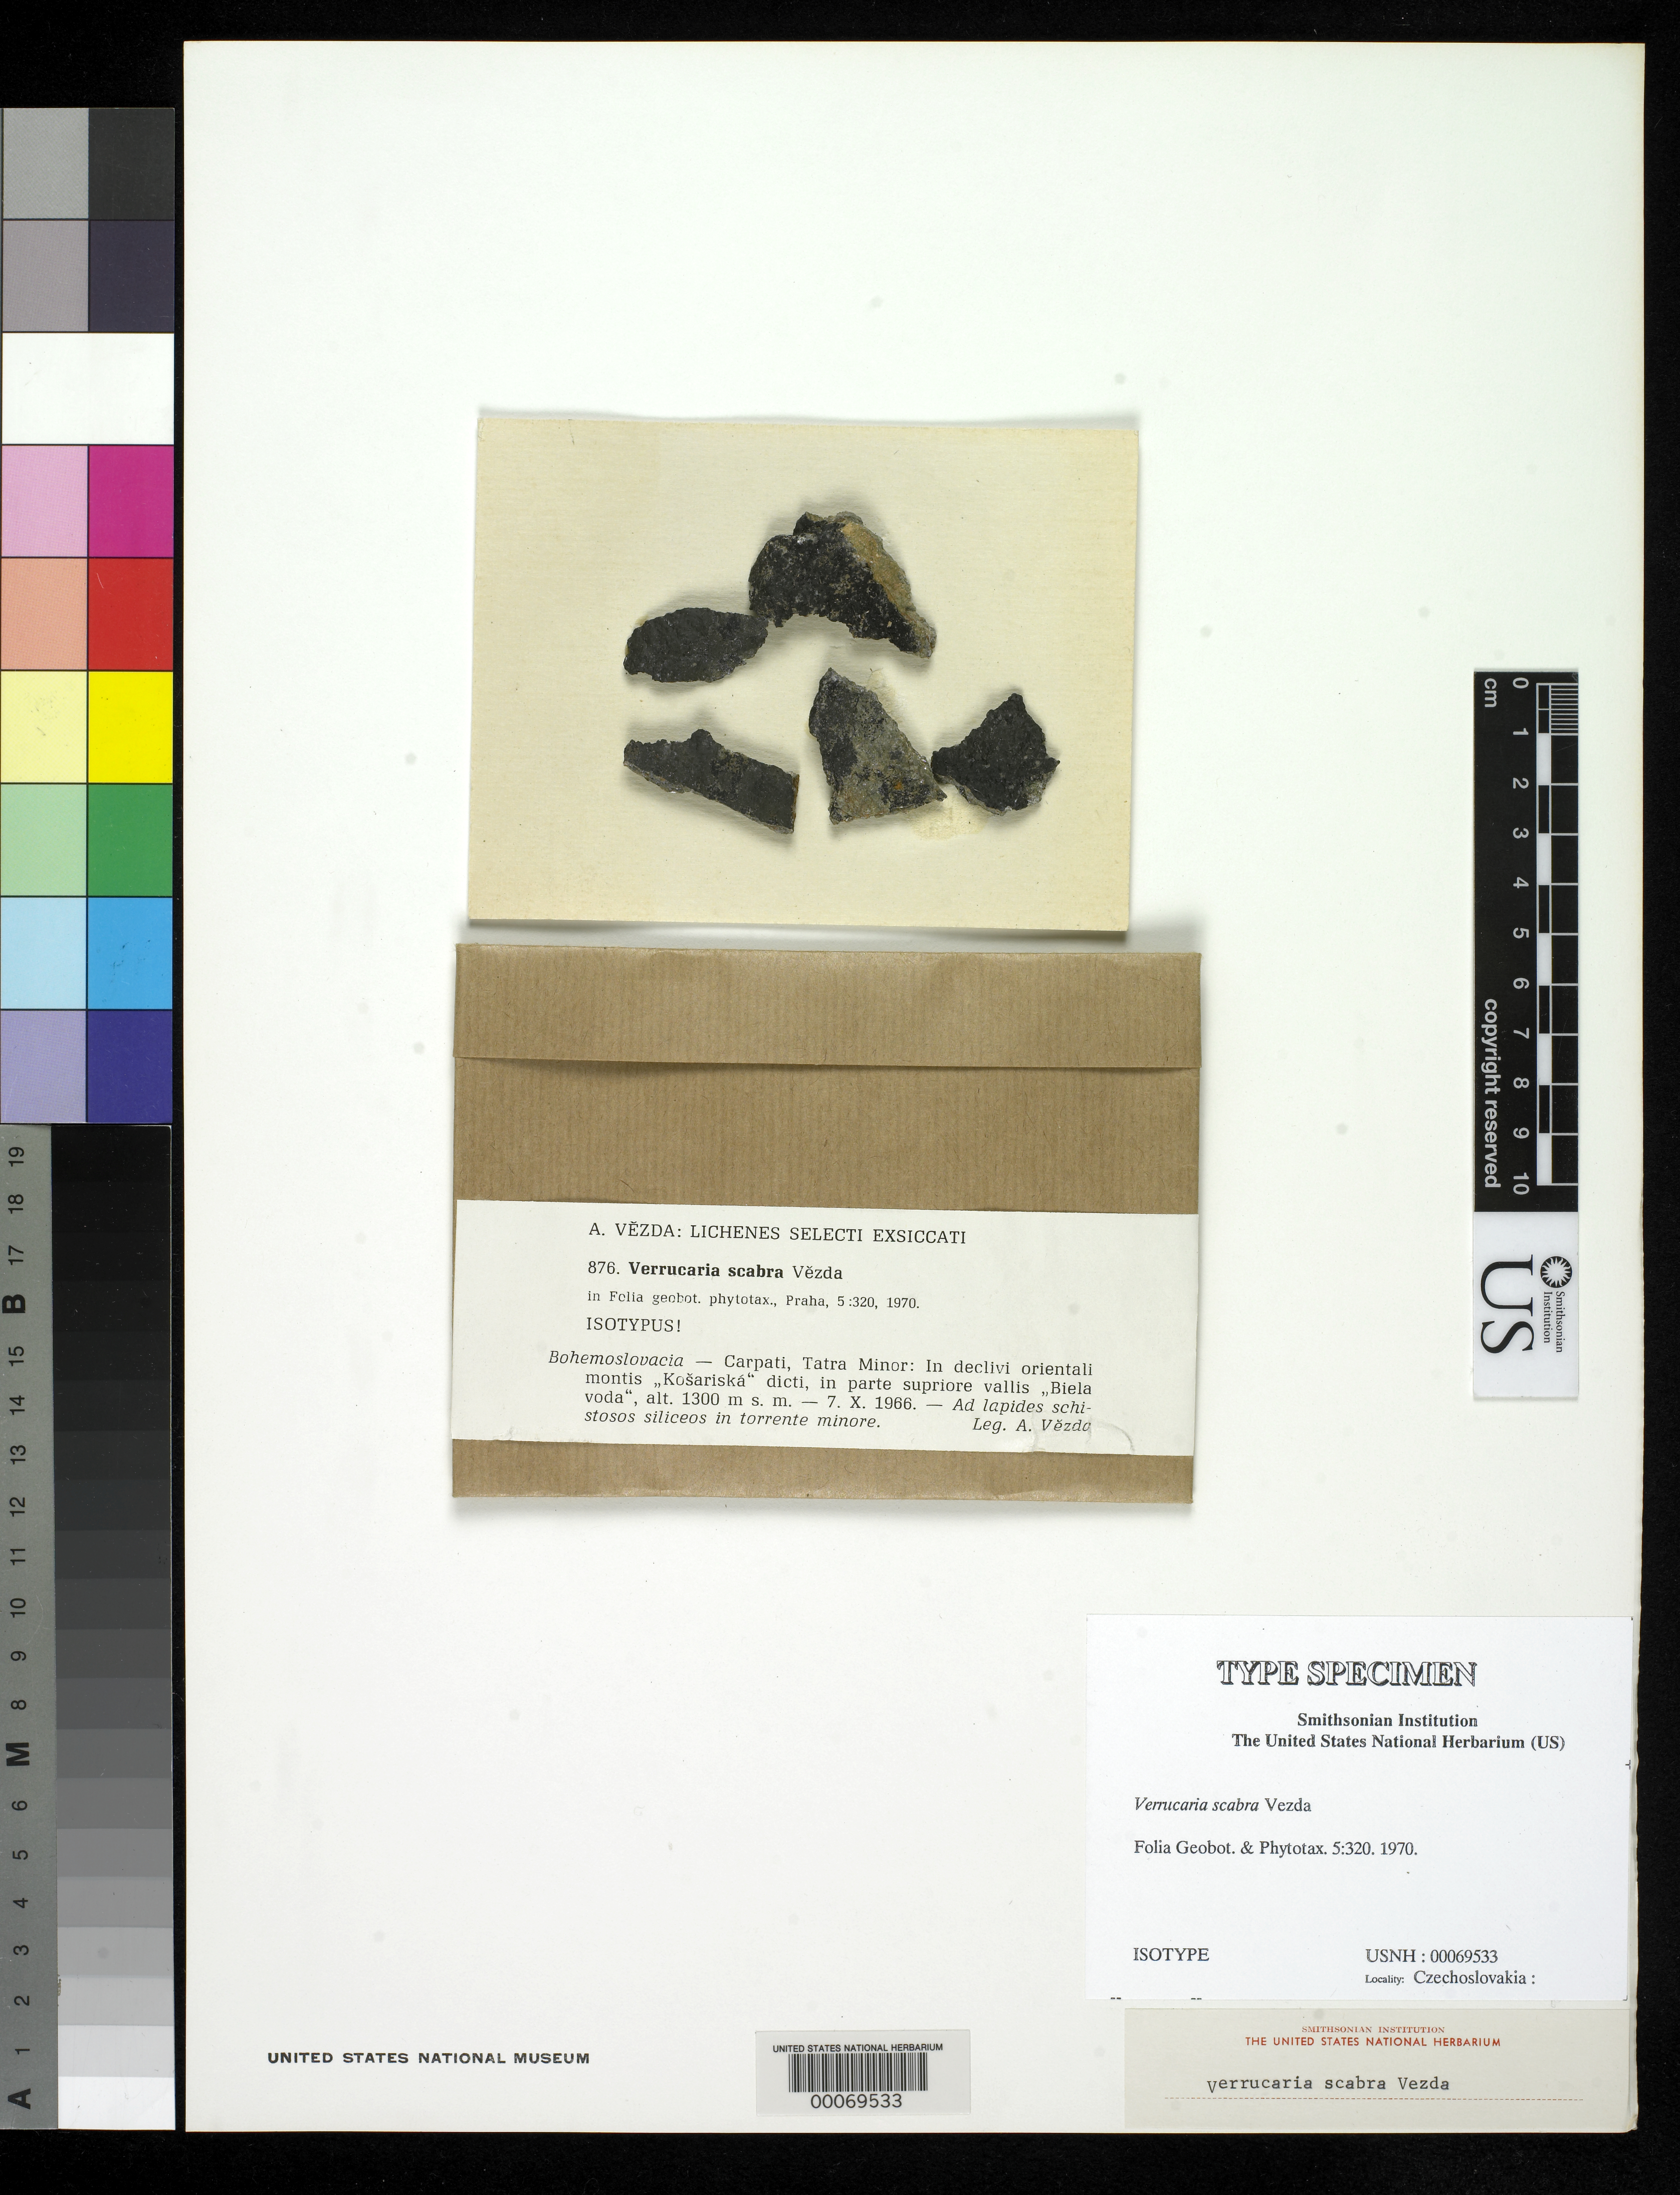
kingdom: Fungi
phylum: Ascomycota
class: Eurotiomycetes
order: Verrucariales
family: Verrucariaceae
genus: Verrucaria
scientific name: Verrucaria scabra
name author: Vezda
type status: Isotype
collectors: A. Vezda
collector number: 876 Lich. Sel. Exsic.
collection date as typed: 07 Oct 1966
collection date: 1966-10-07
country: Czechia / Slovakia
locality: Carpati, Tatra Minor, Montis Kosariska, Vallis Biella. [Carpathians, Lesser Tatra Mountains (?), Kosariska Mountain, Biella Valley.]